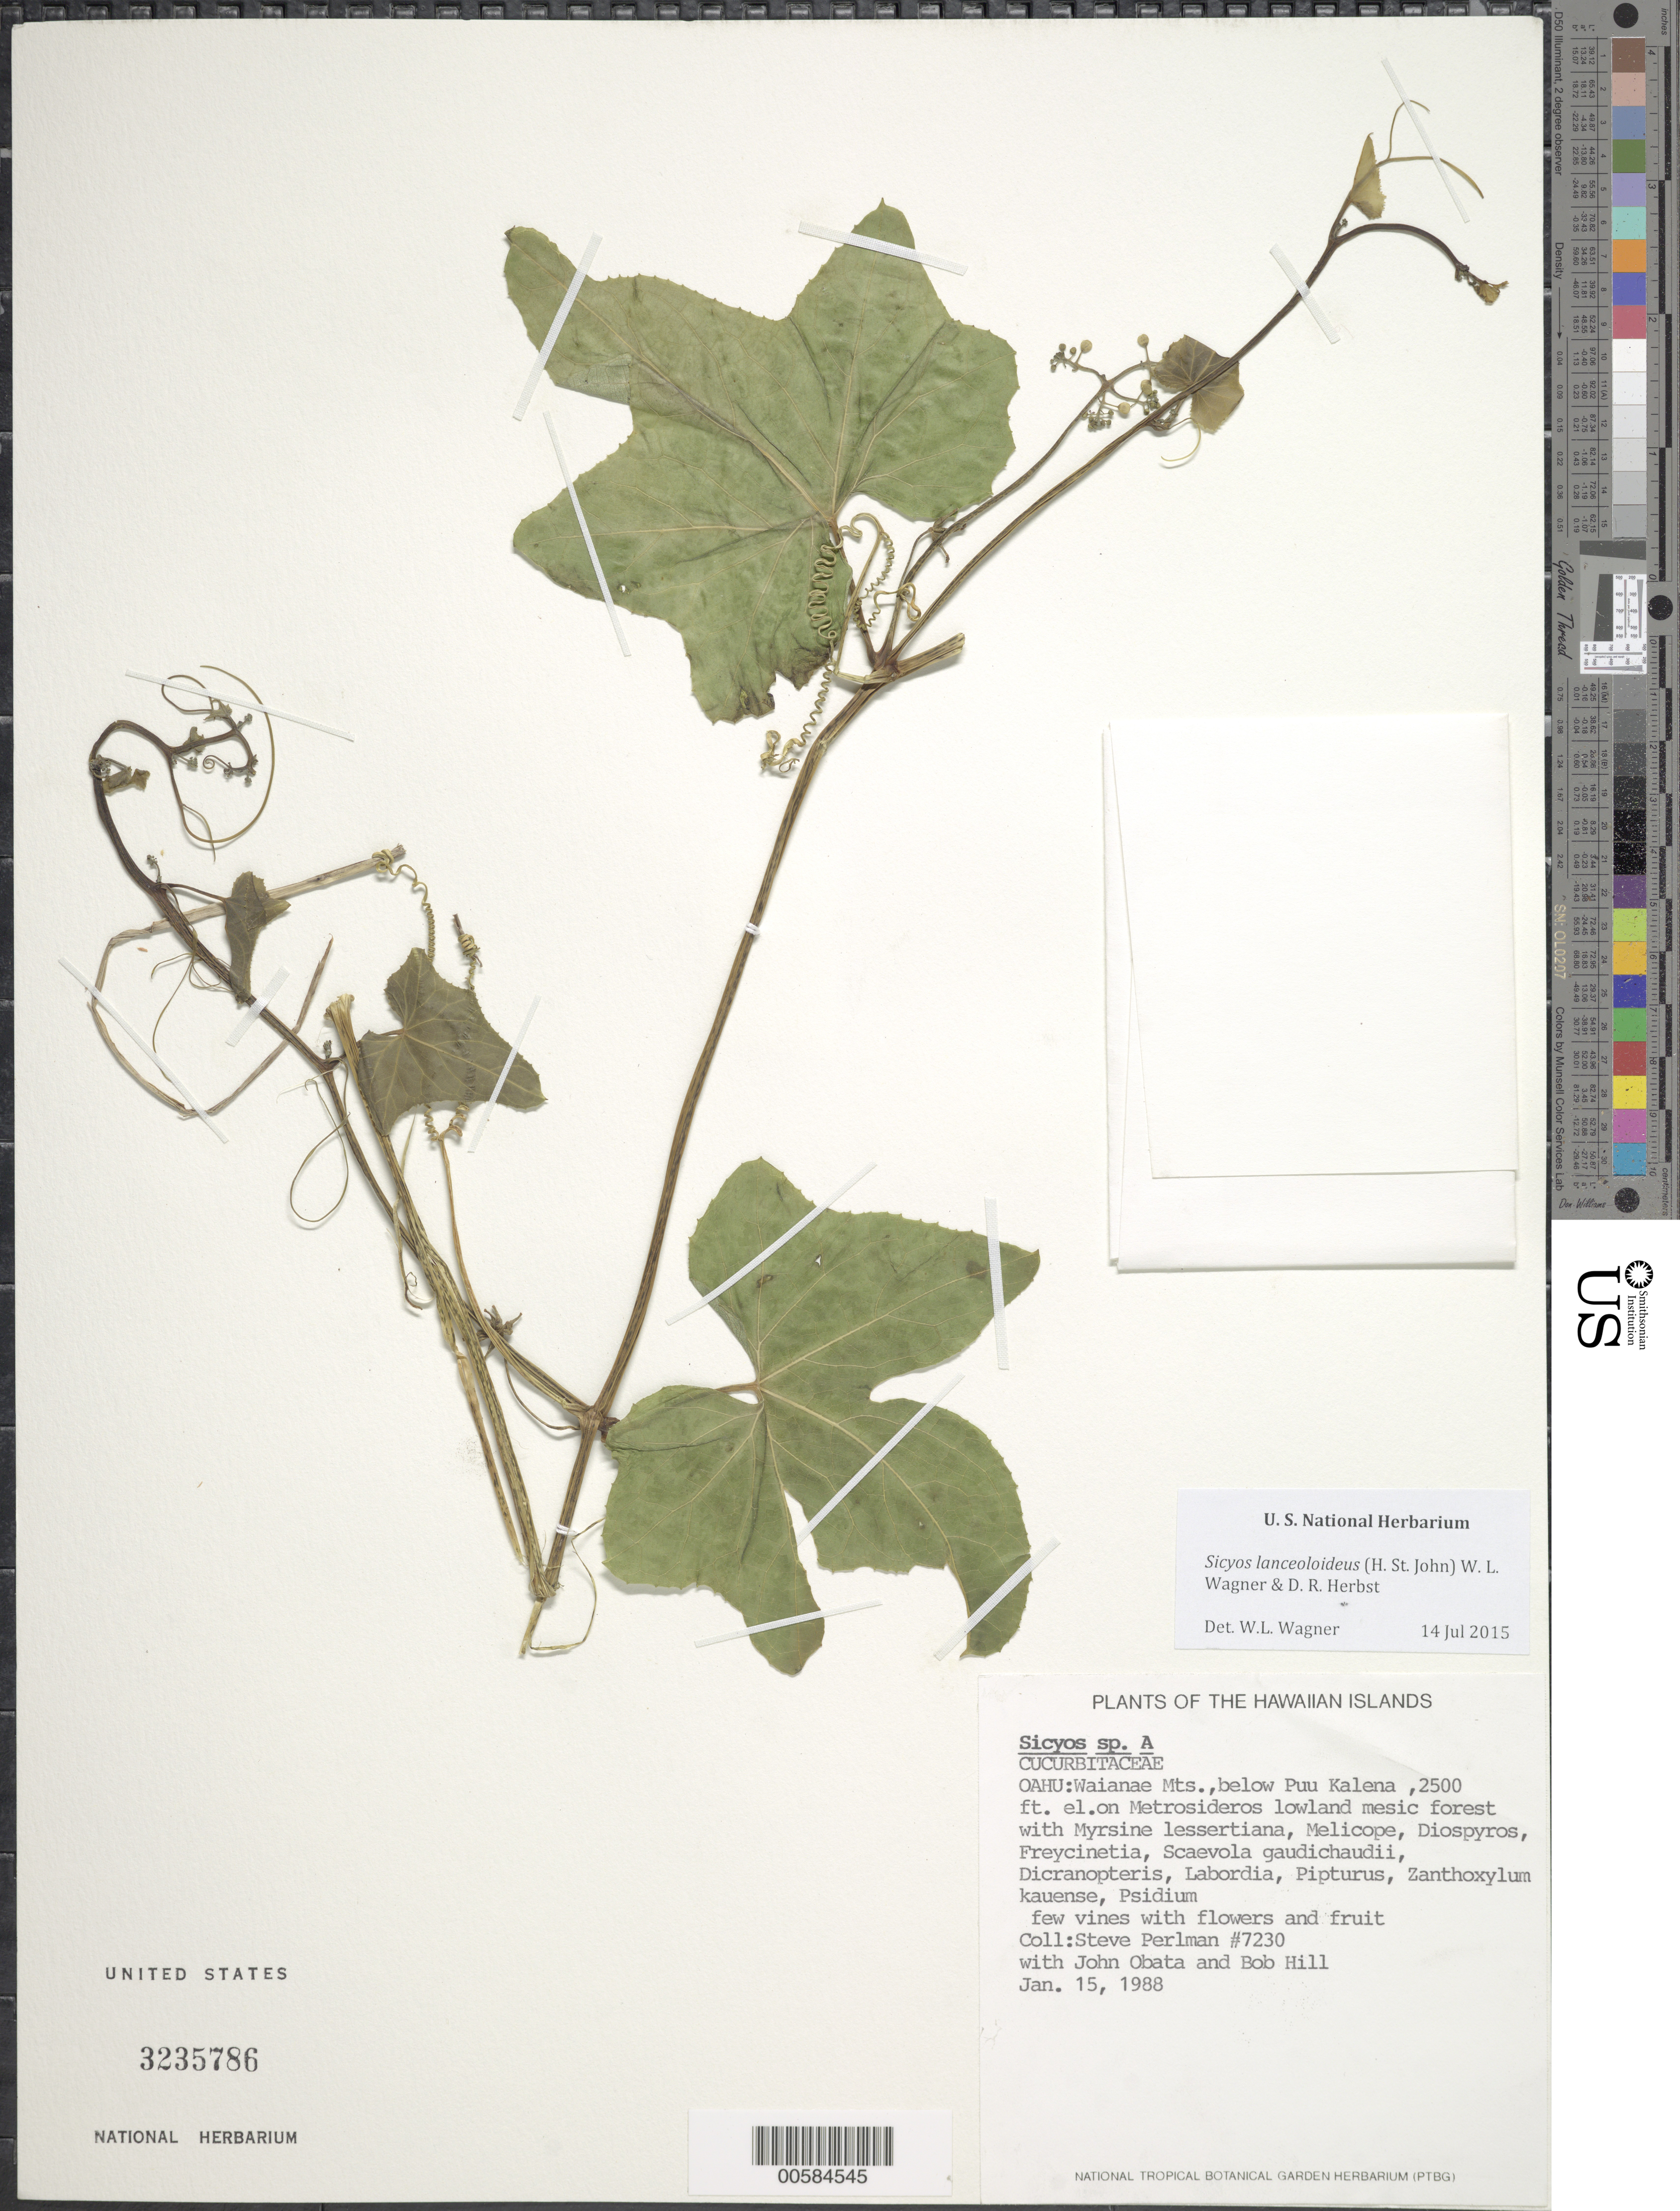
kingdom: Plantae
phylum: Tracheophyta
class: Magnoliopsida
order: Cucurbitales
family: Cucurbitaceae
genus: Sicyos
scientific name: Sicyos lanceoloideus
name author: (H. St. John) W.L. Wagner & D.R. Herbst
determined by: Wagner, W. L., (BOT), Smithsonian Institution - National Museum of Natural History (UNITED STATES)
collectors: S. P. Perlman, J. Obata & B. Hill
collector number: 7230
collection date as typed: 15 Jan 1988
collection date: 1988-01-15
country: United States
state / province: Hawaii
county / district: Honolulu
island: Oahu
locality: Waianae Mts., below Pu'u Kalena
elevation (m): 762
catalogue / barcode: US 3235786